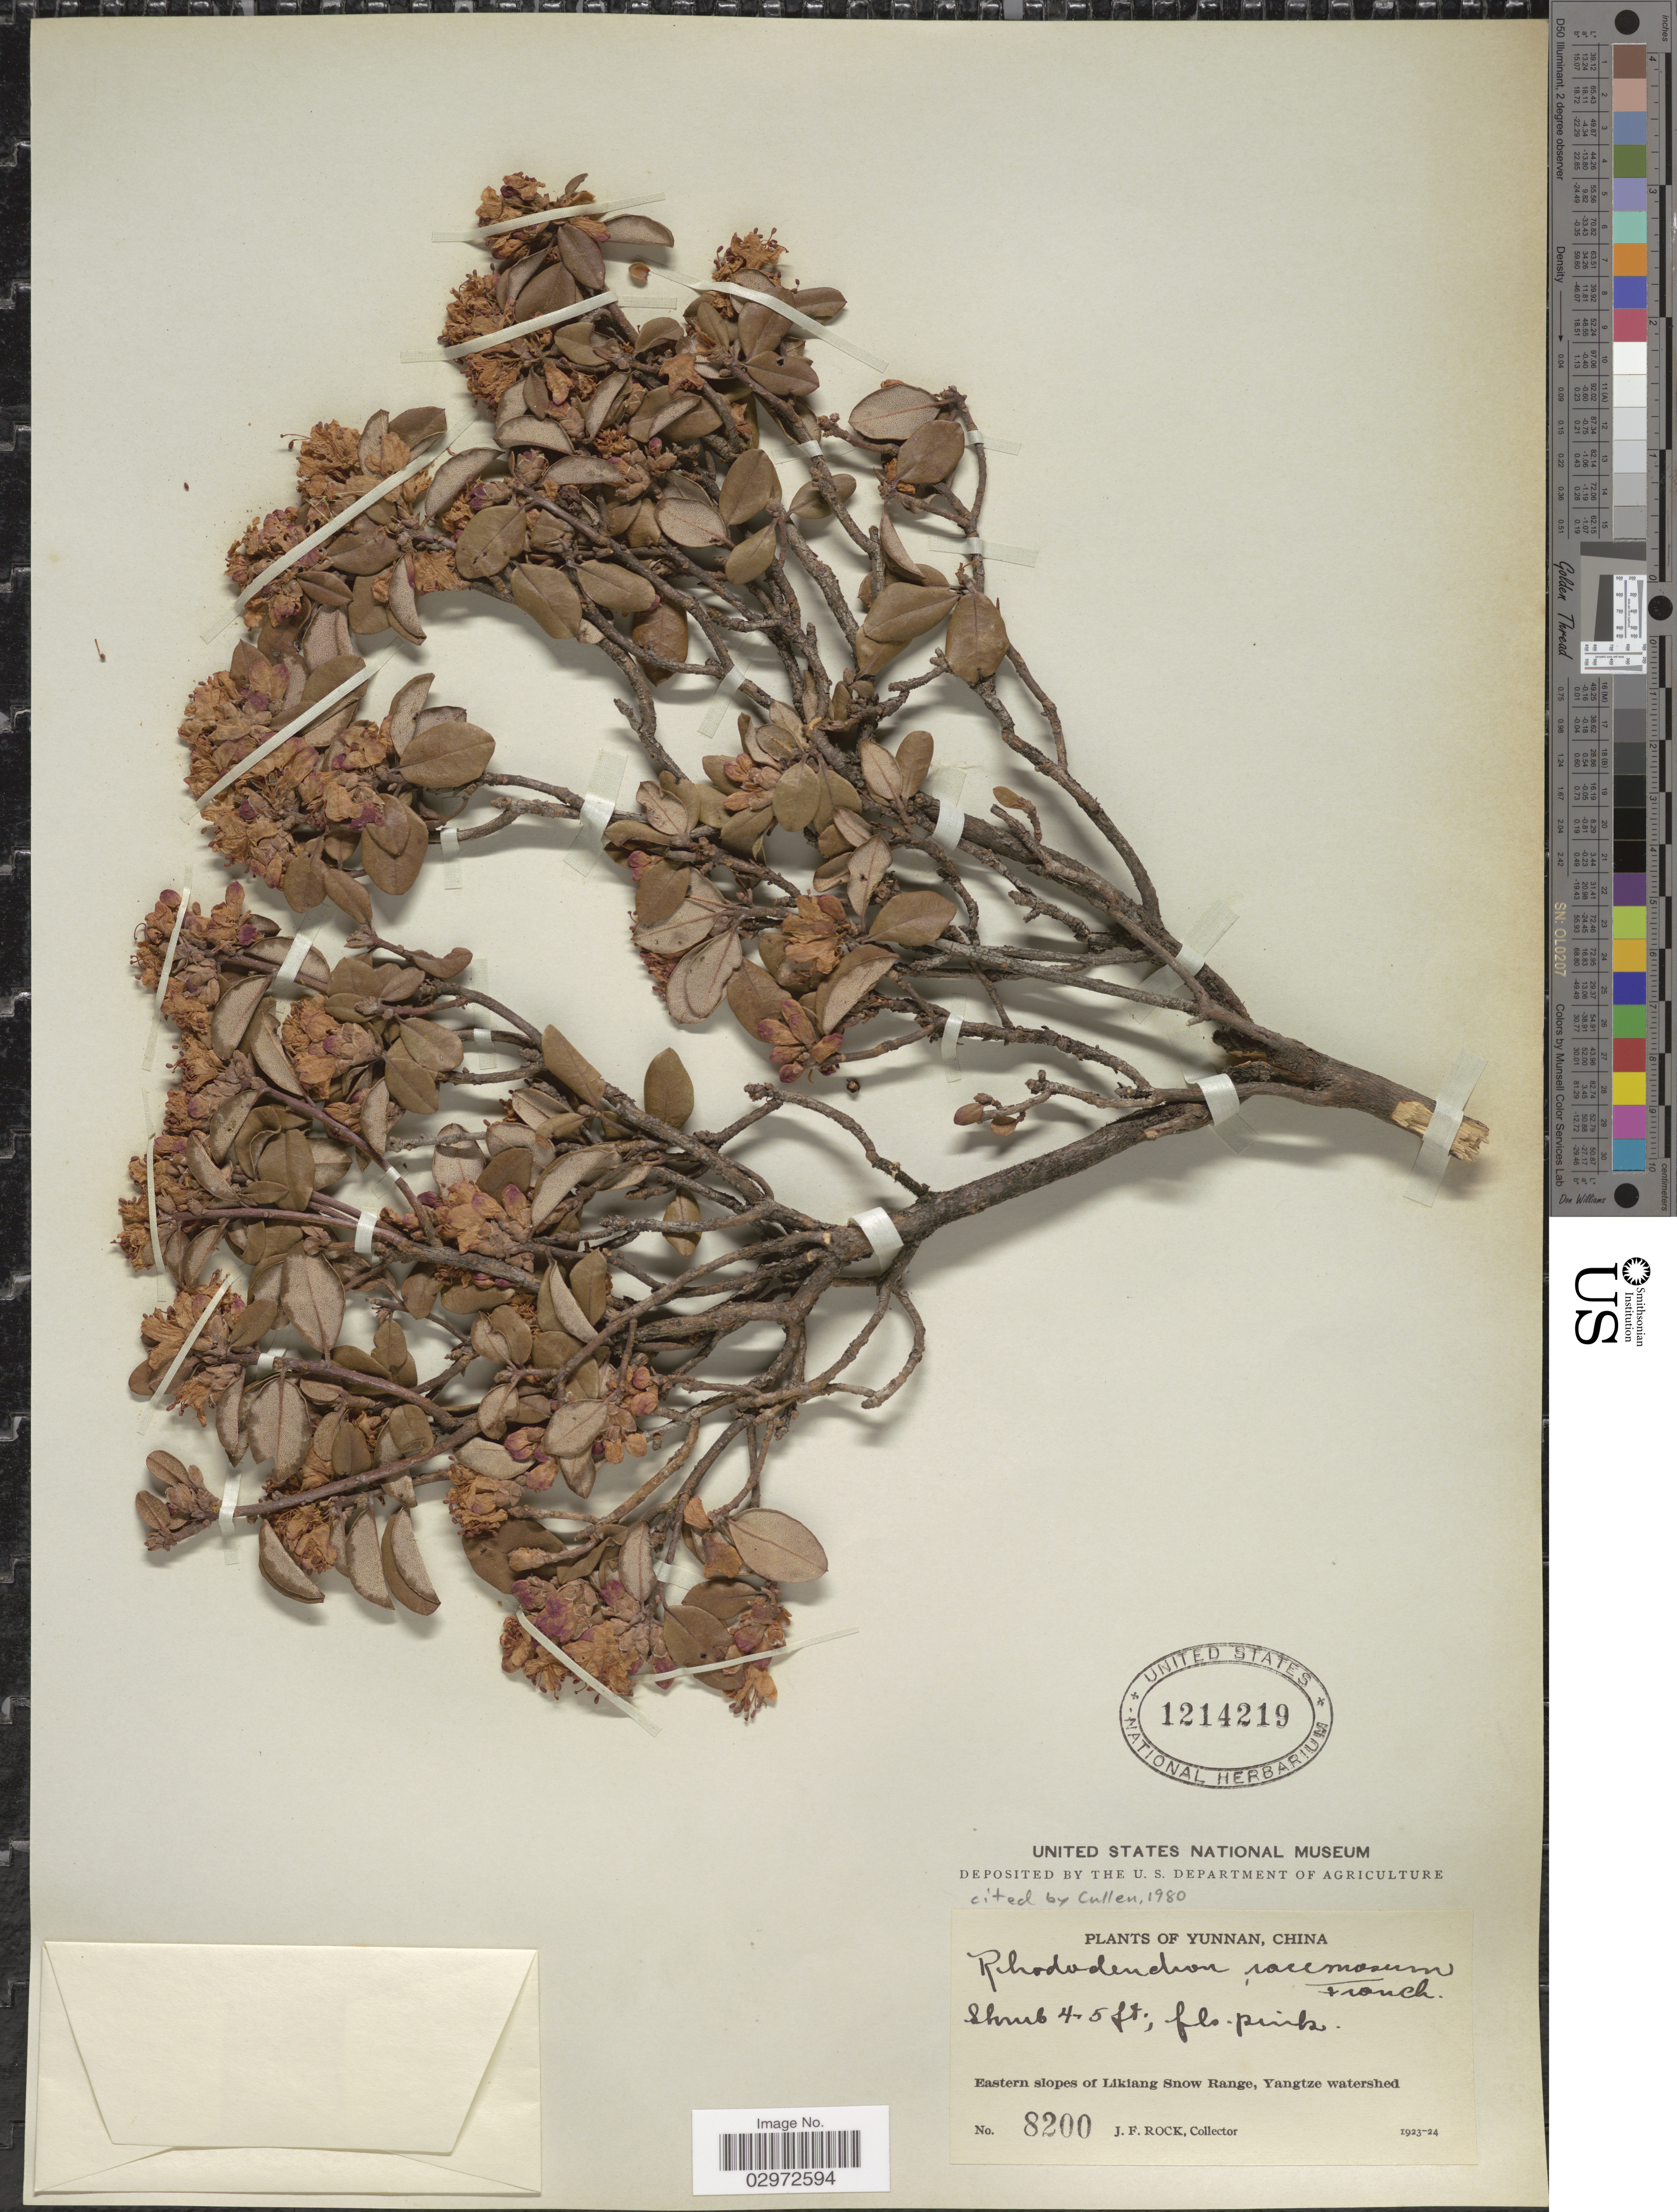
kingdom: Plantae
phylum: Tracheophyta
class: Magnoliopsida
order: Ericales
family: Ericaceae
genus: Rhododendron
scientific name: Rhododendron racemosum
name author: Franch.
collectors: J. Rock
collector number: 8200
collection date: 1923/1924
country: China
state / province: Yunnan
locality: Eastern slopes of Likiang Snow Range, Yangtze watershed.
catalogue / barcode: US 1214219